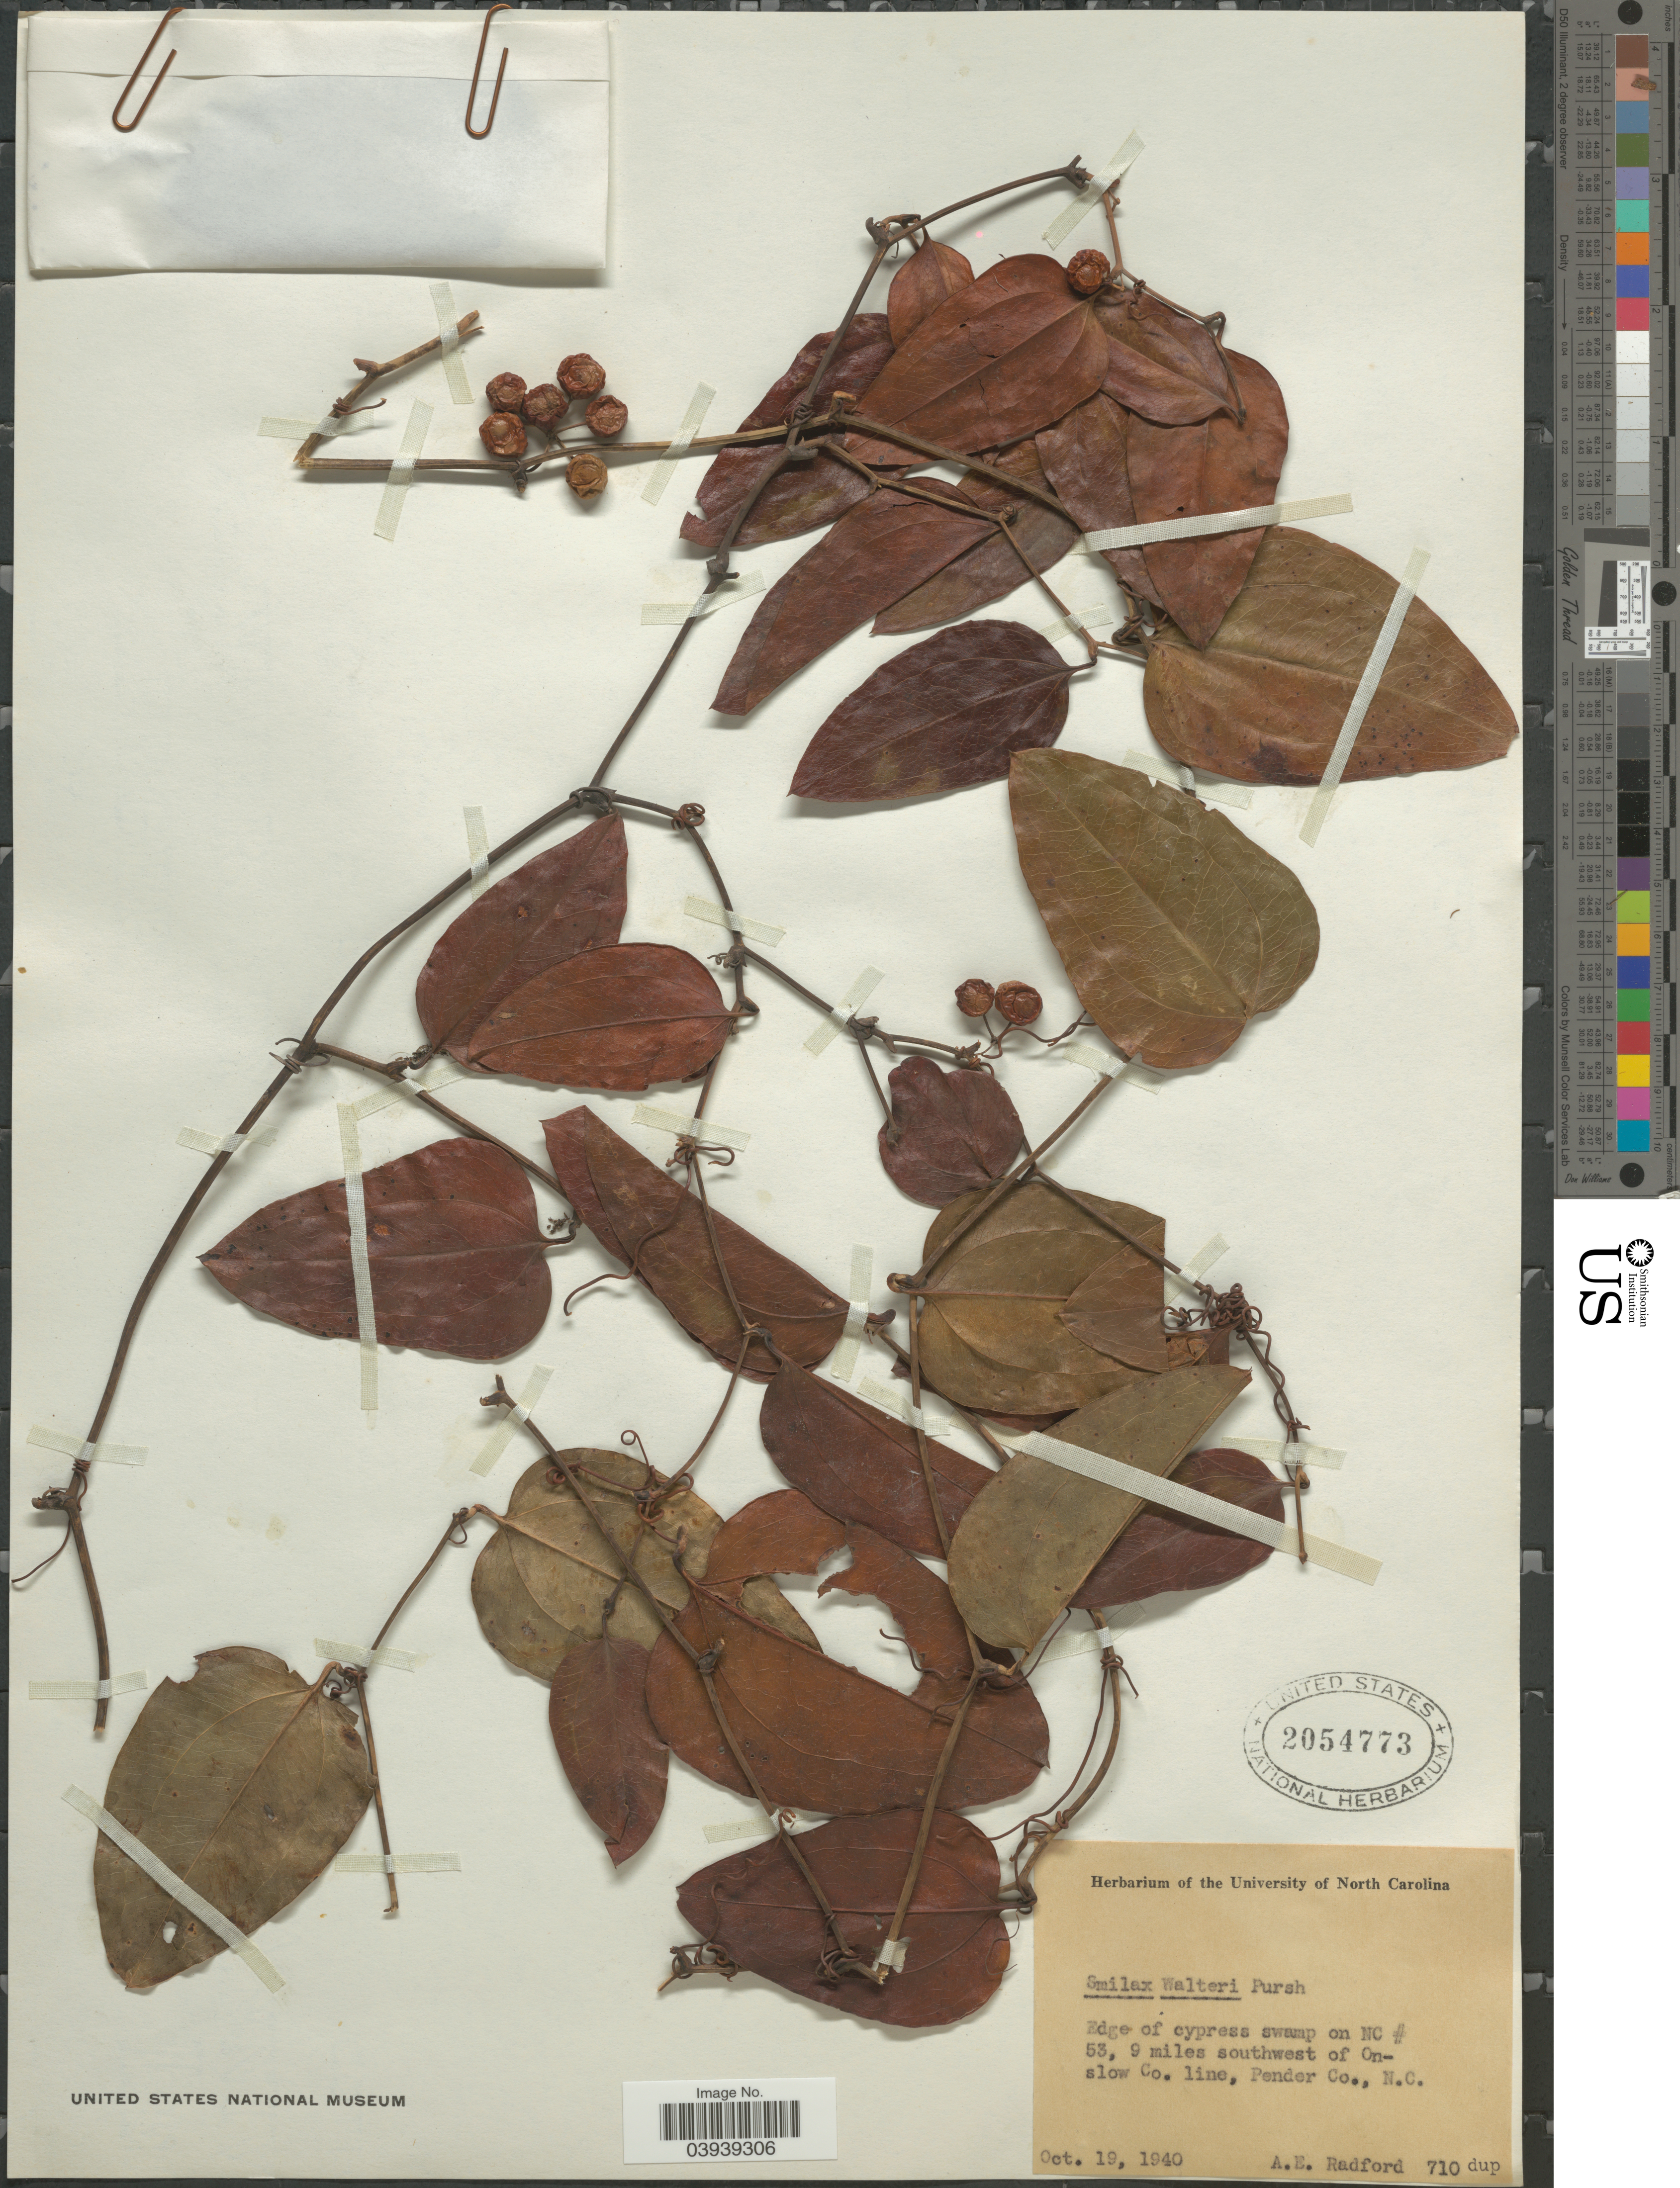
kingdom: Plantae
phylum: Tracheophyta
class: Liliopsida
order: Liliales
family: Smilacaceae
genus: Smilax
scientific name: Smilax walteri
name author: Pursh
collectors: A. E. Radford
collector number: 710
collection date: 1940-10-19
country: United States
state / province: North Carolina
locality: Edge of cypress swamp on NC #53, 9 miles southwest of Onslow Co. line, Pender Co.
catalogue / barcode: US 2054773